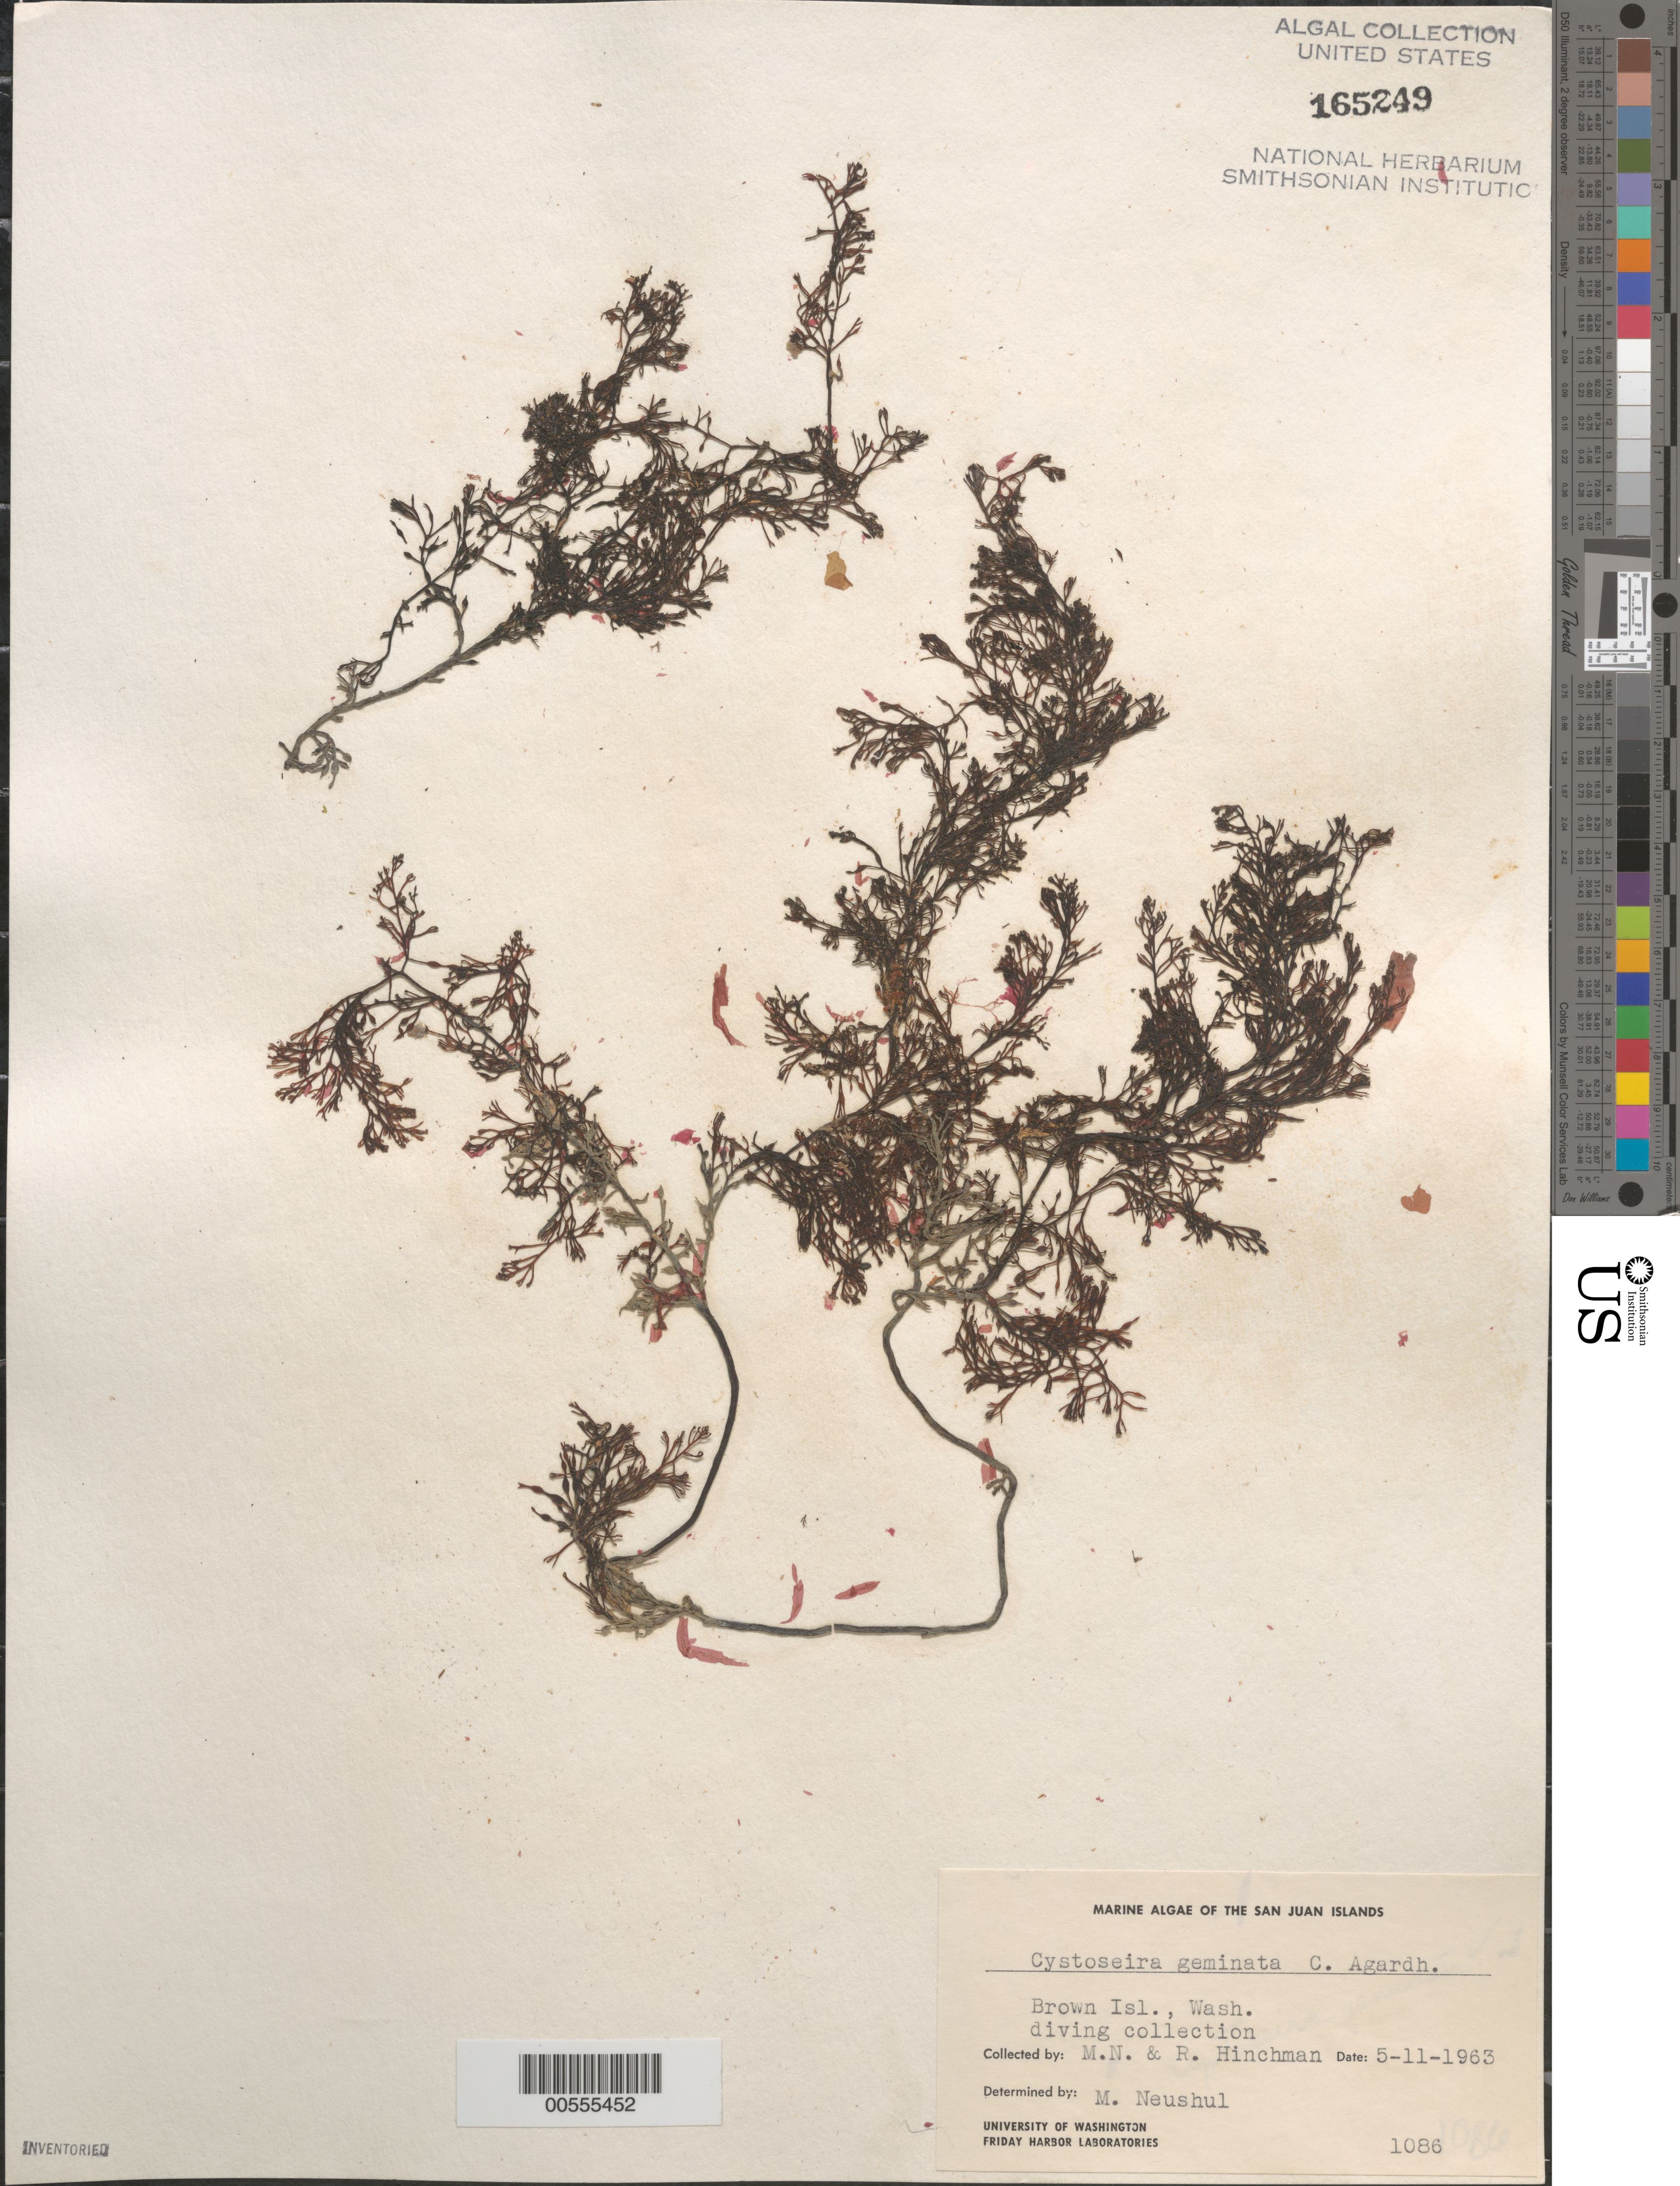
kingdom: Chromista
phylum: Ochrophyta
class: Phaeophyceae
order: Fucales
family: Sargassaceae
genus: Stephanocystis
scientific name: Stephanocystis geminata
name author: (C. Agardh) Draisma et al.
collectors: M. Neushul & R. Hinchman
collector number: Neushul 1086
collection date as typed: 11 May 1963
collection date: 1963-05-11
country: United States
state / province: Washington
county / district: San Juan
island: Brown Island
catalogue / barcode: US 165249